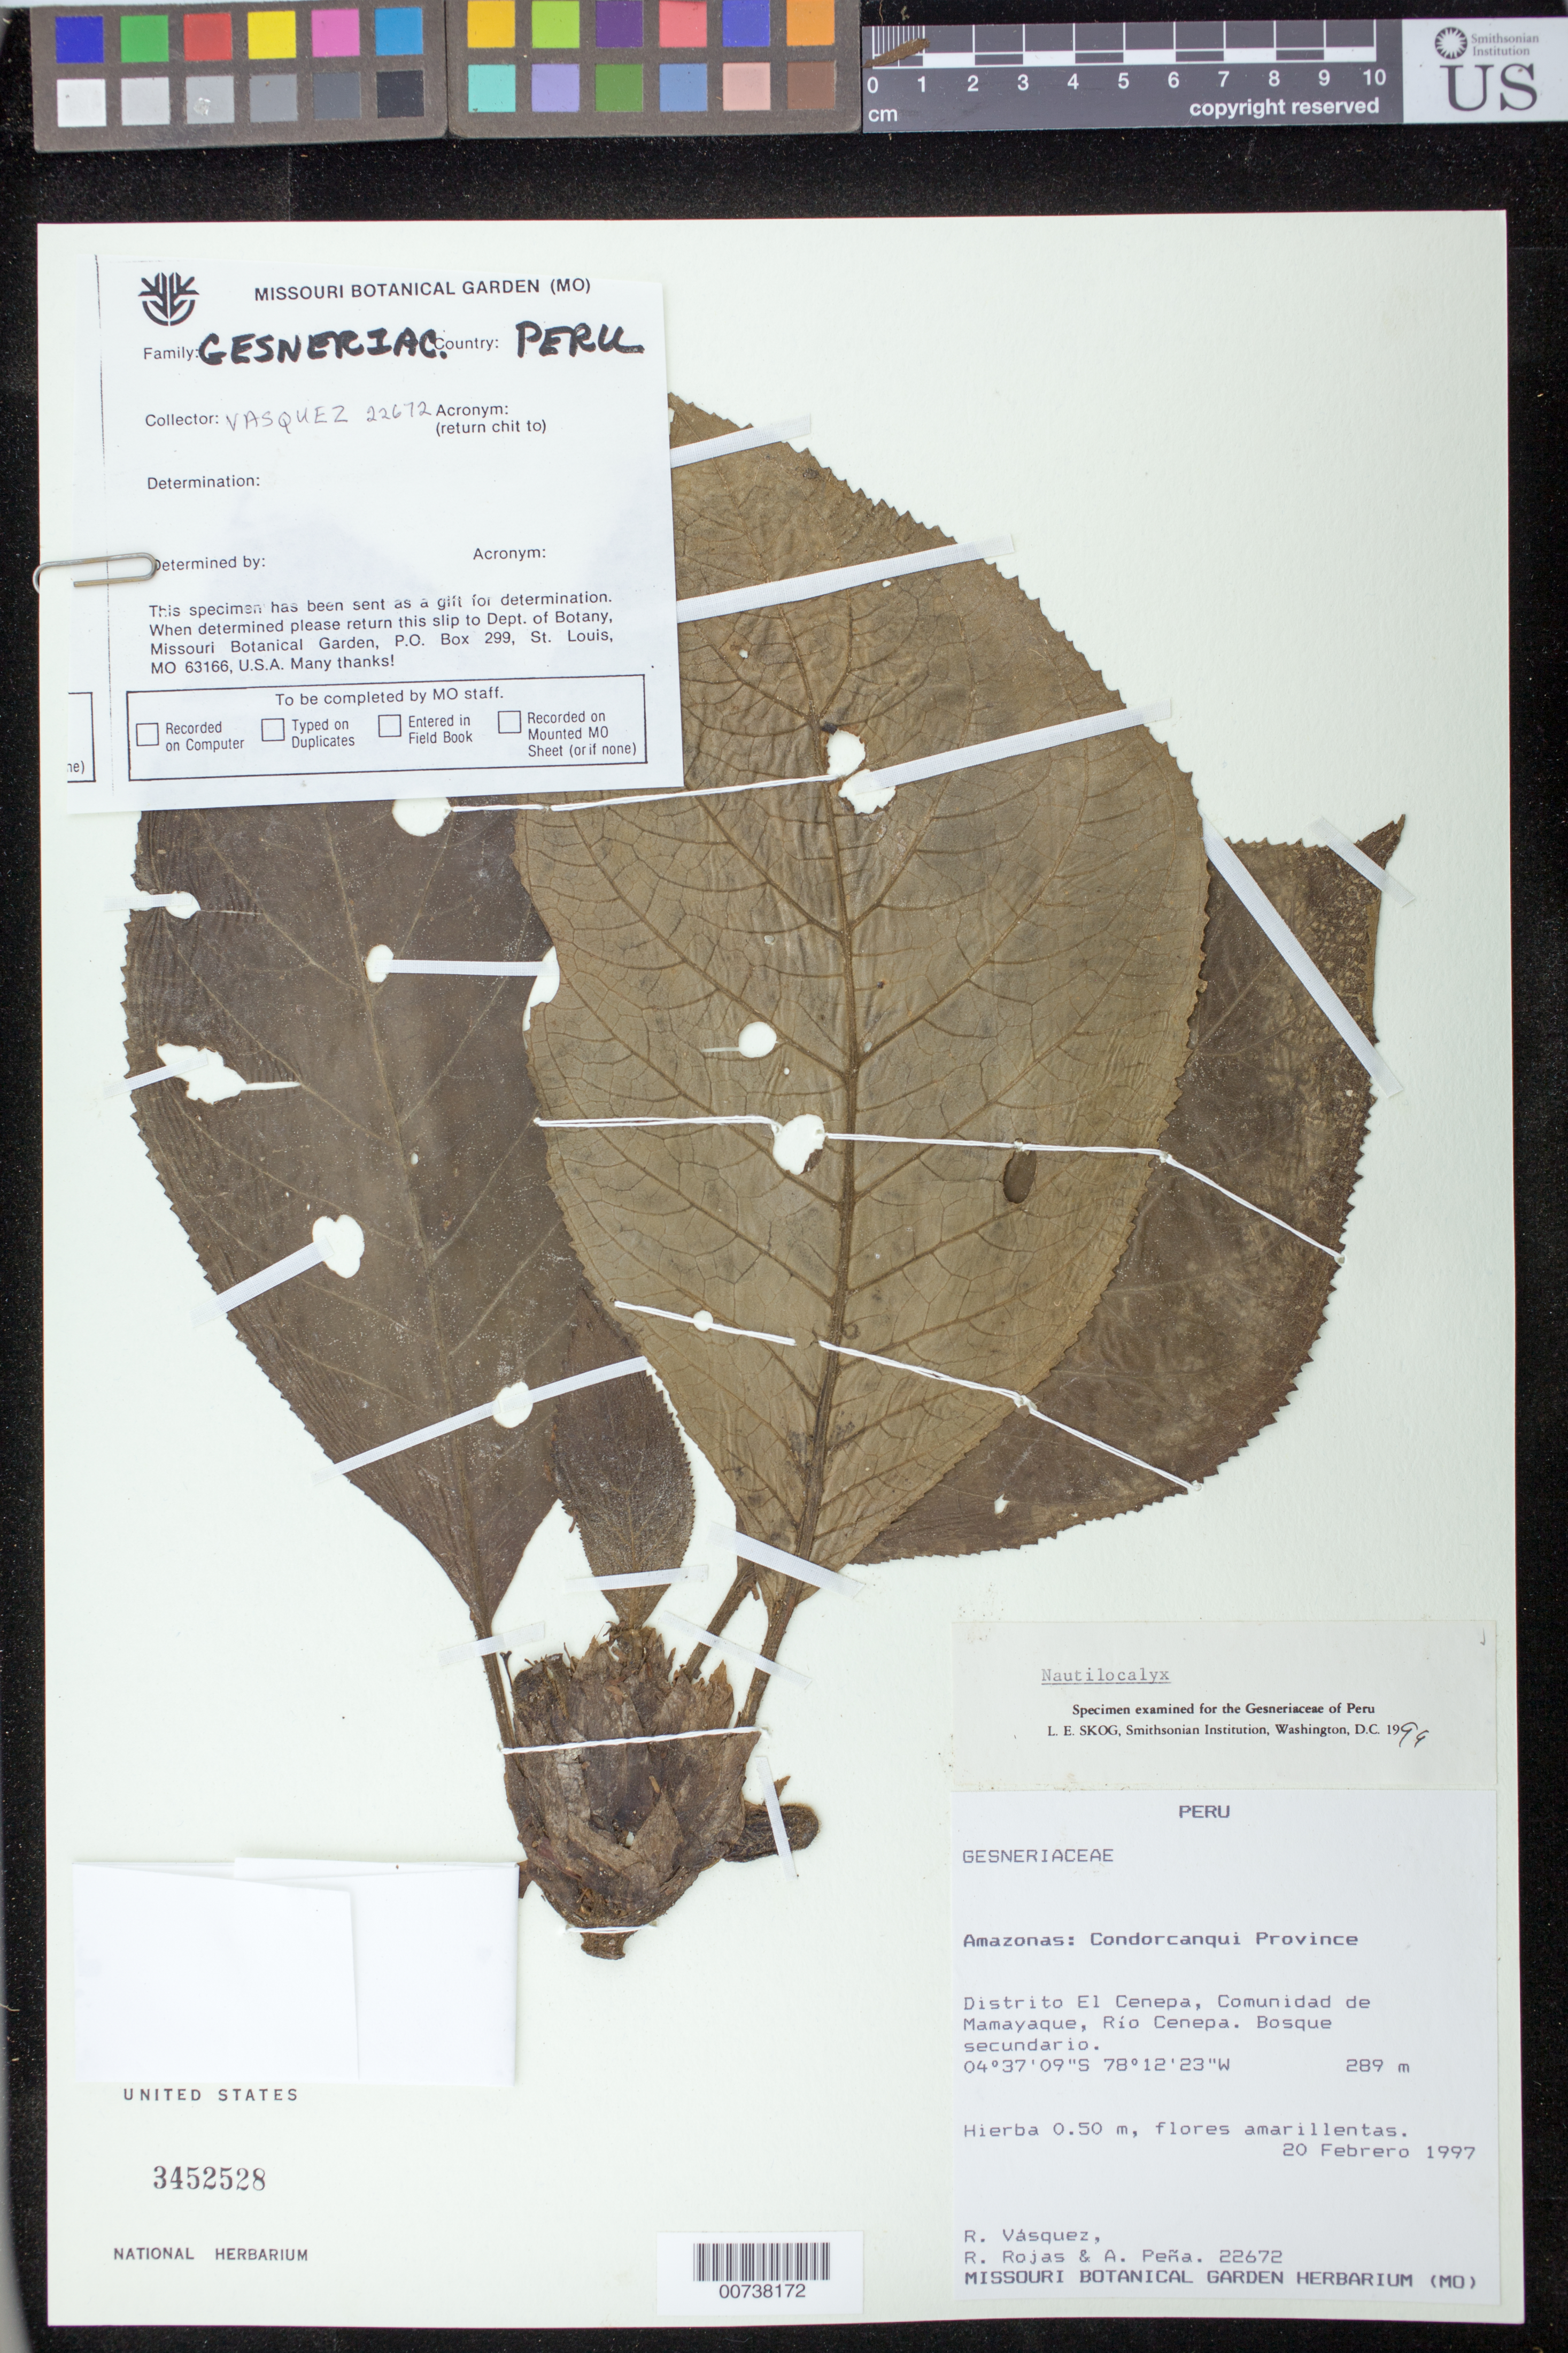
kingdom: Plantae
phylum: Tracheophyta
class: Magnoliopsida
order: Lamiales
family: Gesneriaceae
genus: Nautilocalyx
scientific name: Nautilocalyx sp.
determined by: Skog, Laurence E.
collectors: R. Vásquez, R. Rojas & A. Peña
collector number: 22672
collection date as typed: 20 Feb 1997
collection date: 1997-02-20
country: Peru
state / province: Amazonas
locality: Prov. Condorcanqui; Dtto. El Cenepa, comunidad de Mamayaque, Río Cenepa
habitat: Bosque secundario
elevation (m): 289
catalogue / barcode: US 3452528